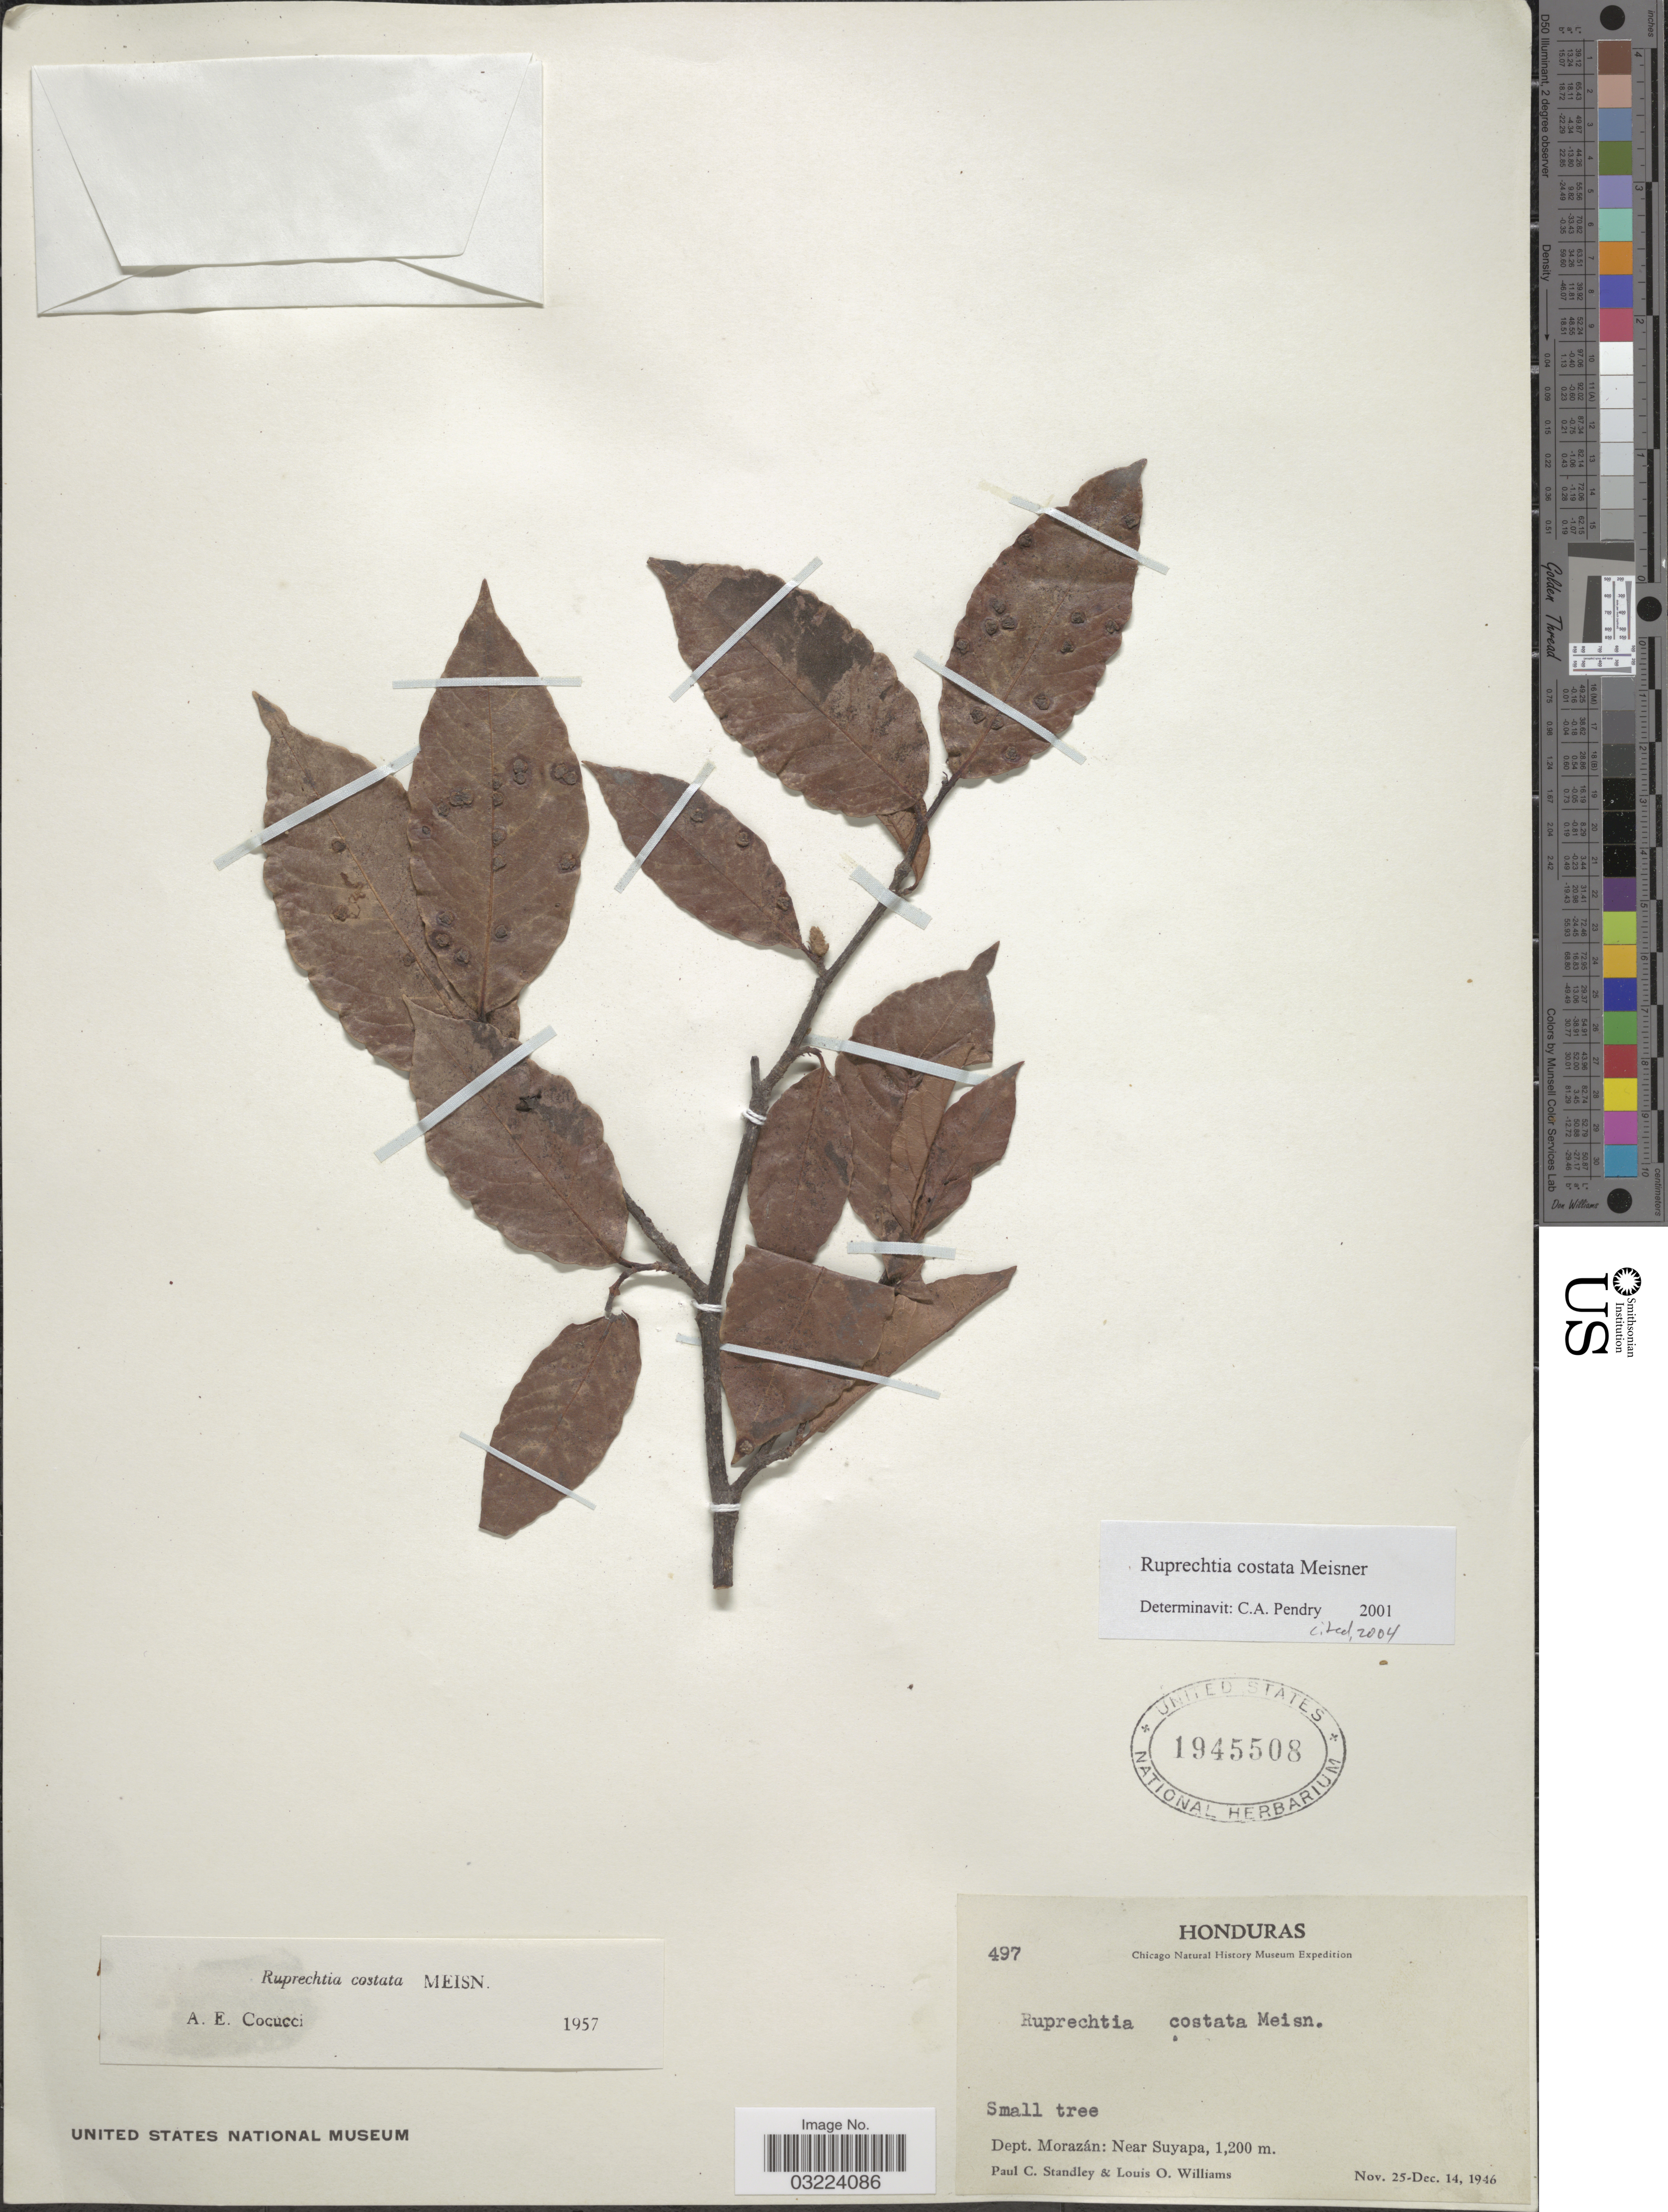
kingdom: Plantae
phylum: Tracheophyta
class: Magnoliopsida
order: Caryophyllales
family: Polygonaceae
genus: Ruprechtia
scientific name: Ruprechtia costata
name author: Meisn.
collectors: P. C. Standley & L. O. Williams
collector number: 497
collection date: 1946-11-25/1946-12-14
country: Honduras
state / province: Fco. Morazán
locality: Dept. Morazán: Near Suyapa.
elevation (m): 1200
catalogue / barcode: US 1945508